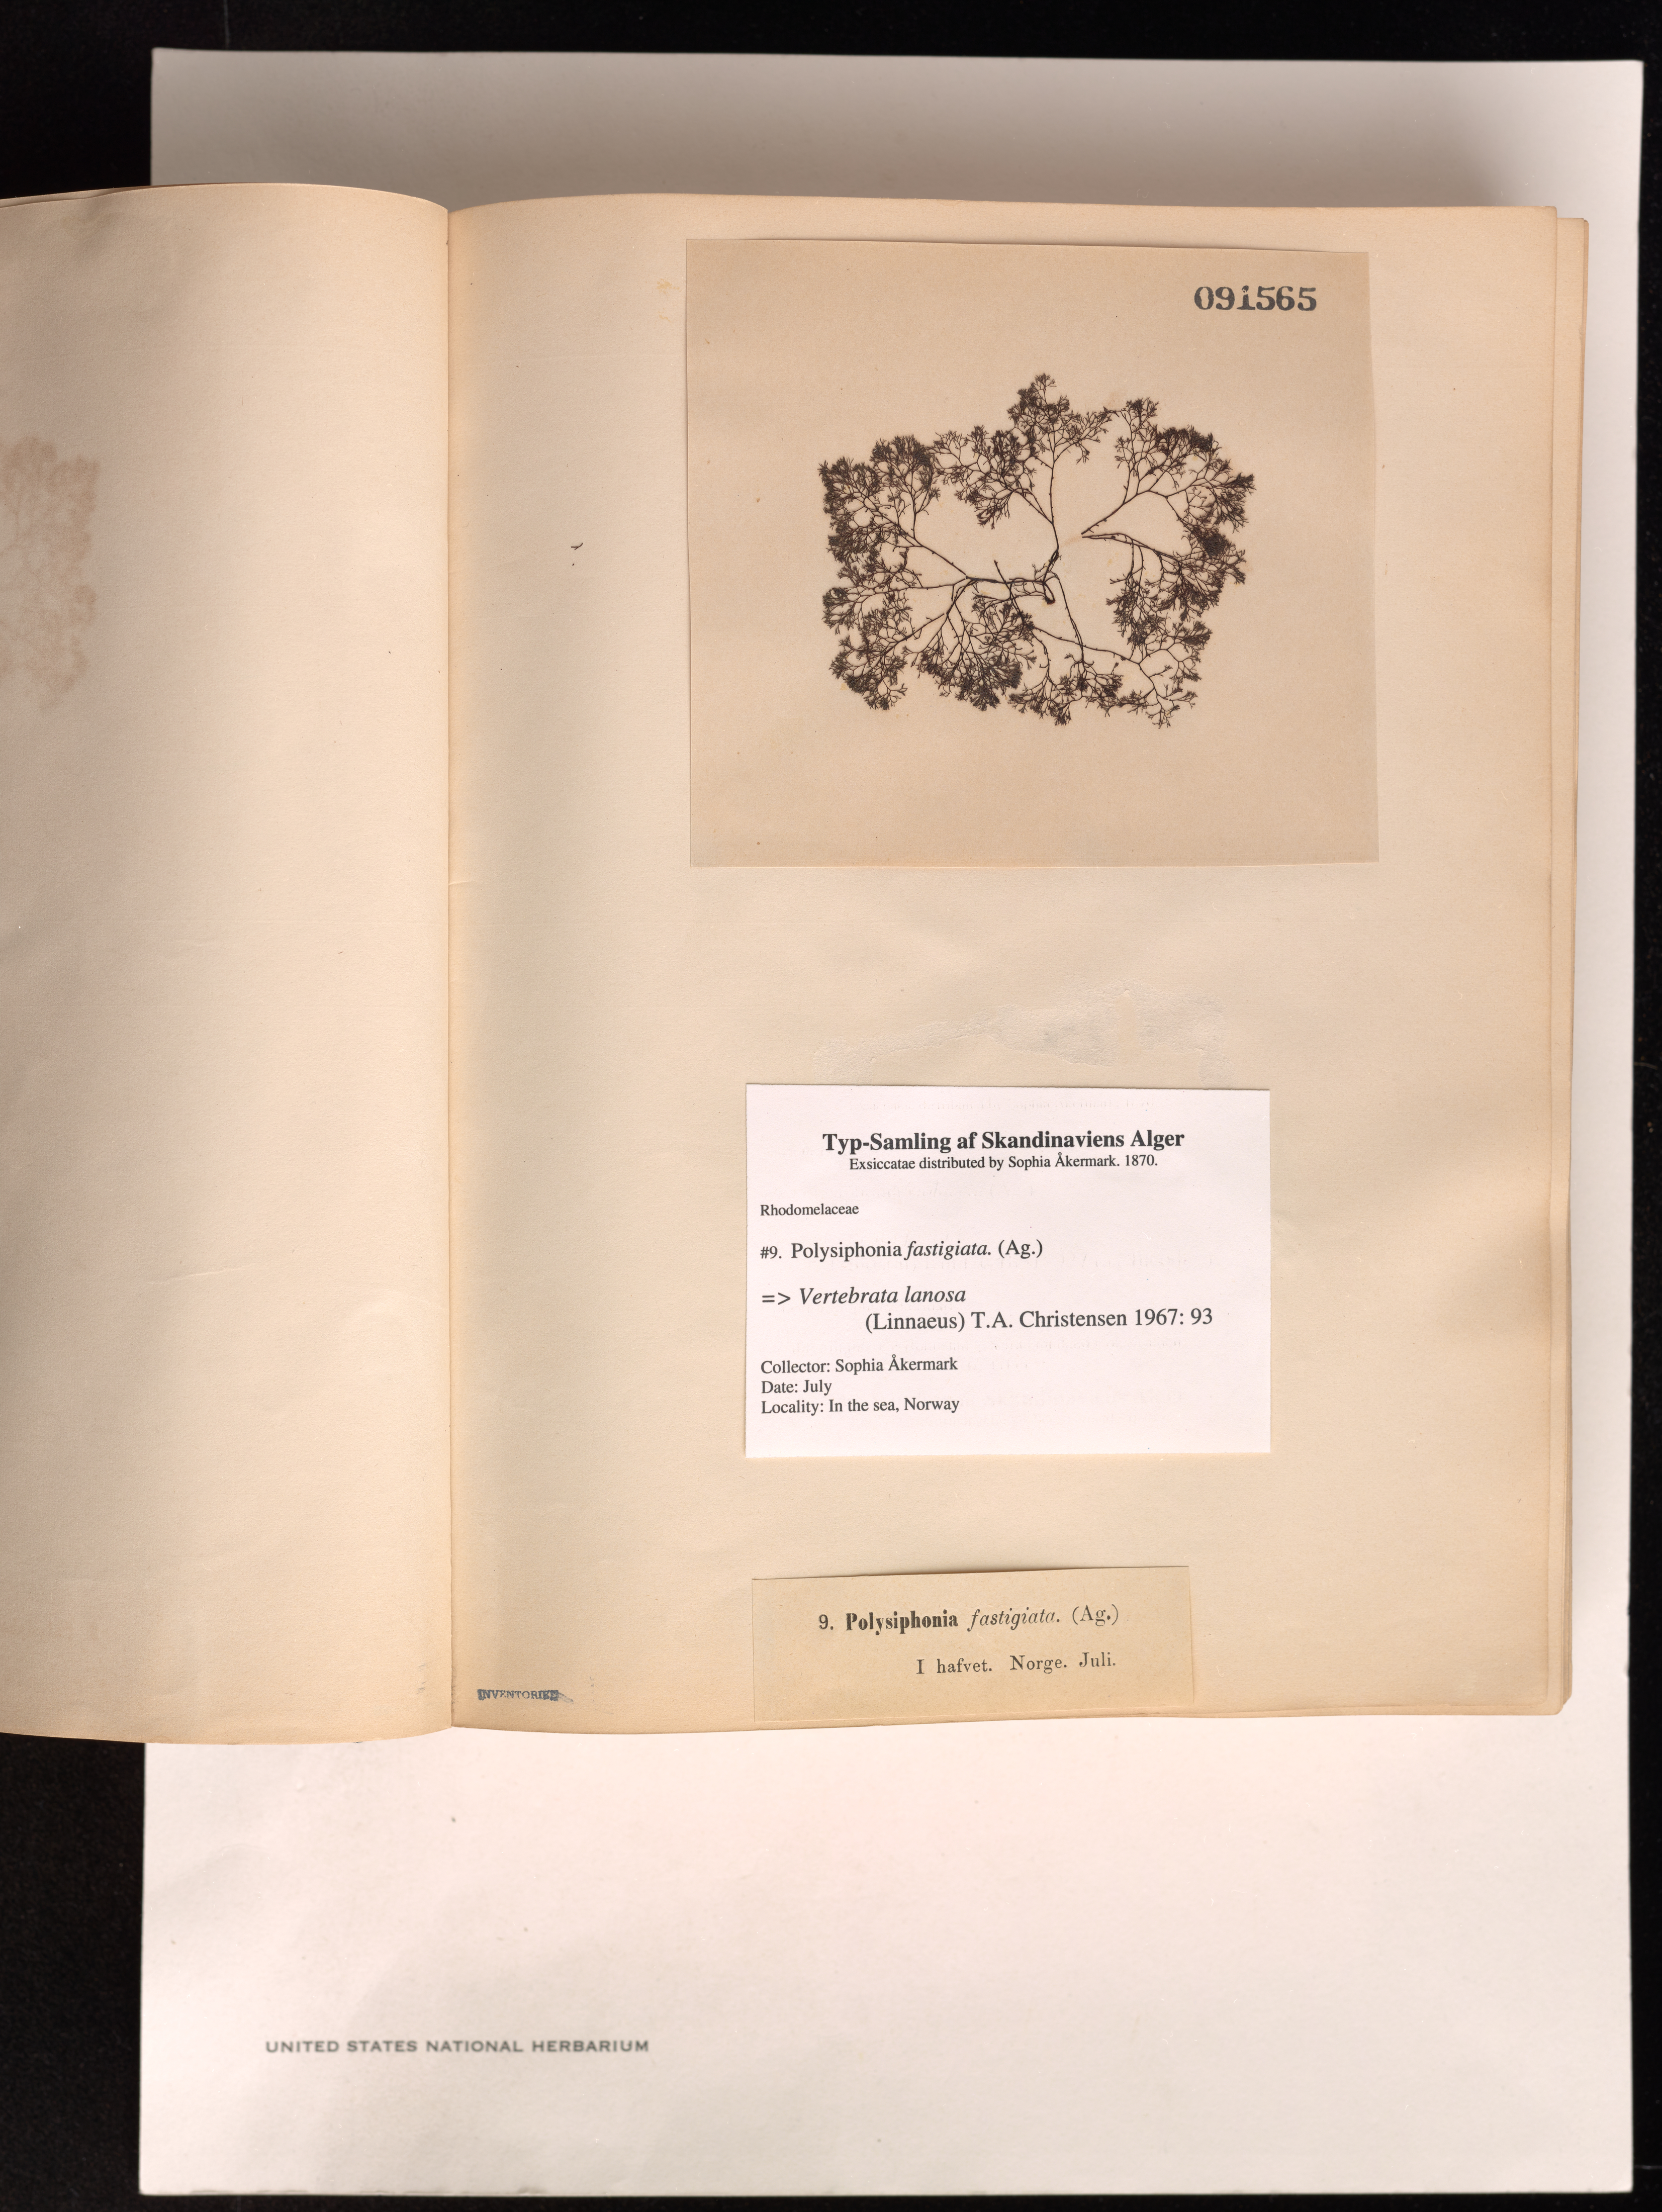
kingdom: Plantae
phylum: Rhodophyta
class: Florideophyceae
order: Ceramiales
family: Rhodomelaceae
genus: Vertebrata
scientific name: Vertebrata lanosa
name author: (L.) T.A. Chr.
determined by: Algae name updating Project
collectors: S. Akermark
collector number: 9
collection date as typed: Jul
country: Norway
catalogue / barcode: US 91565